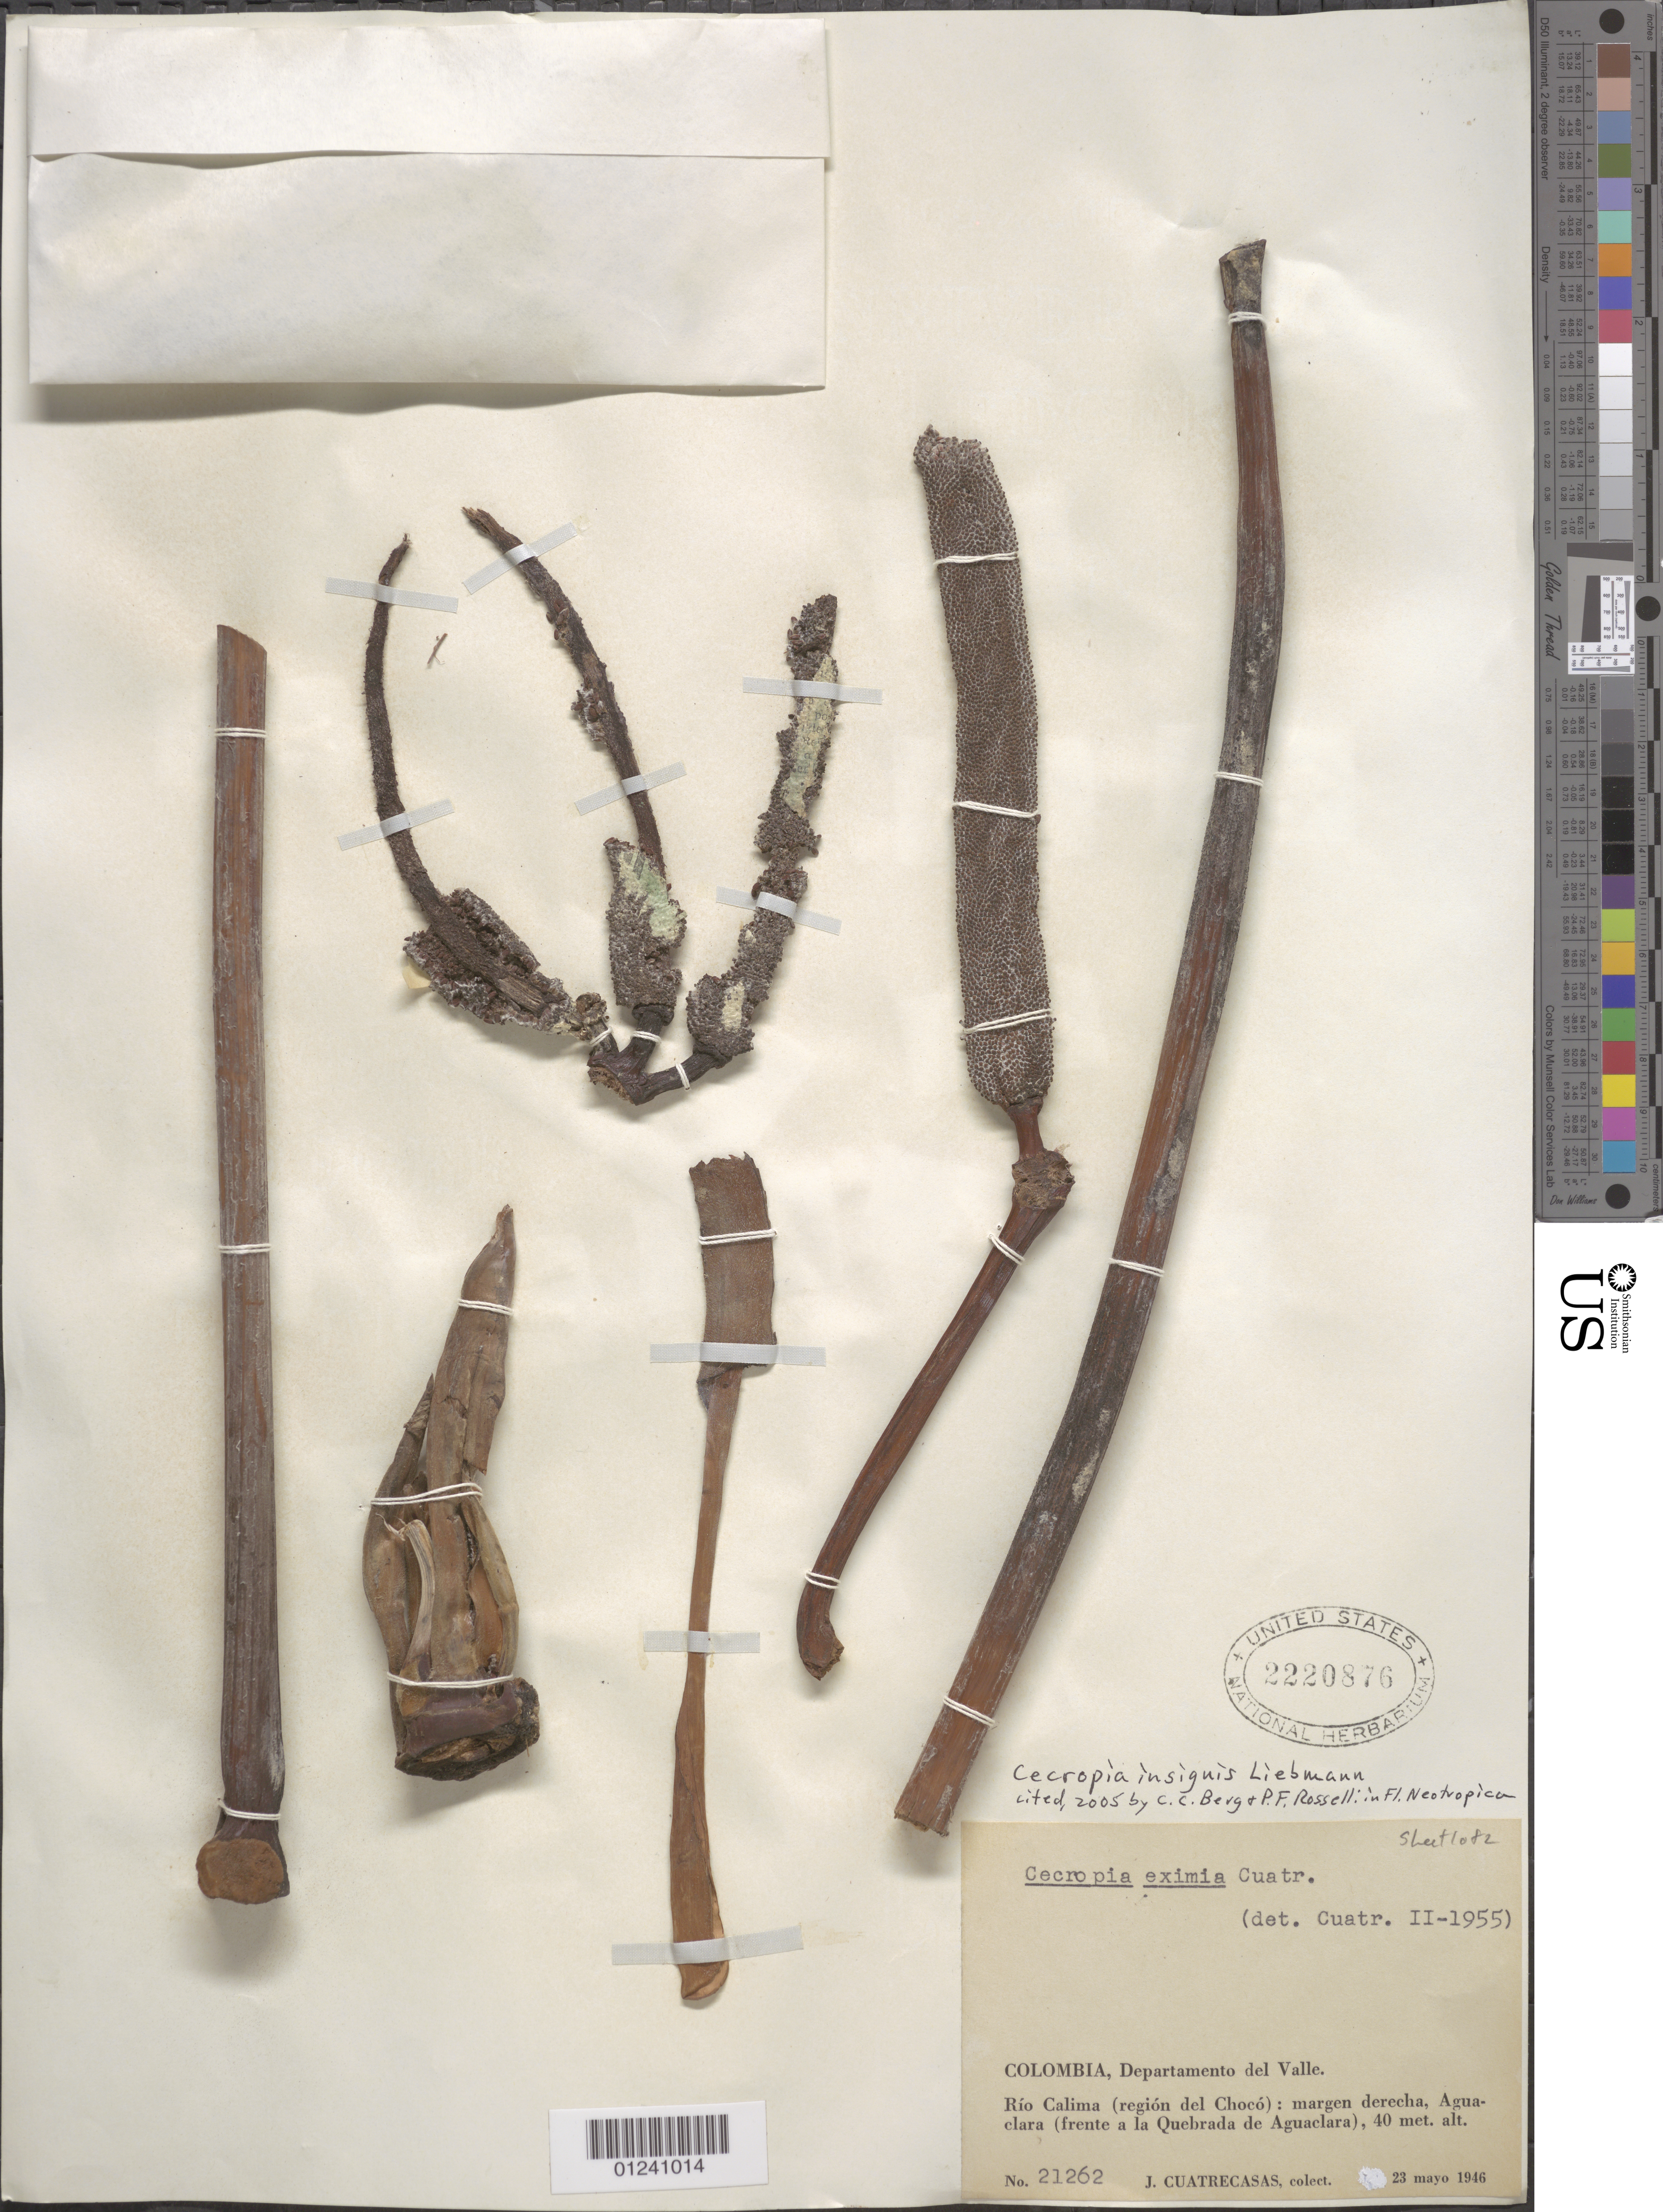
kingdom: Plantae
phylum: Tracheophyta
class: Magnoliopsida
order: Rosales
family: Urticaceae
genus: Cecropia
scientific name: Cecropia insignis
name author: Liebm.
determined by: Cuatrecasas, J.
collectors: J. Cuatrecasas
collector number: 21262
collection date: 1946-05-23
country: Colombia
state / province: Valle del Cauca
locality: Rio Calima (región del Chocó): margen derecha, Aguaclara (frente a la Quebrada de Aguaclara), 40 met alt.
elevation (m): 40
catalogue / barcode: US 2220876